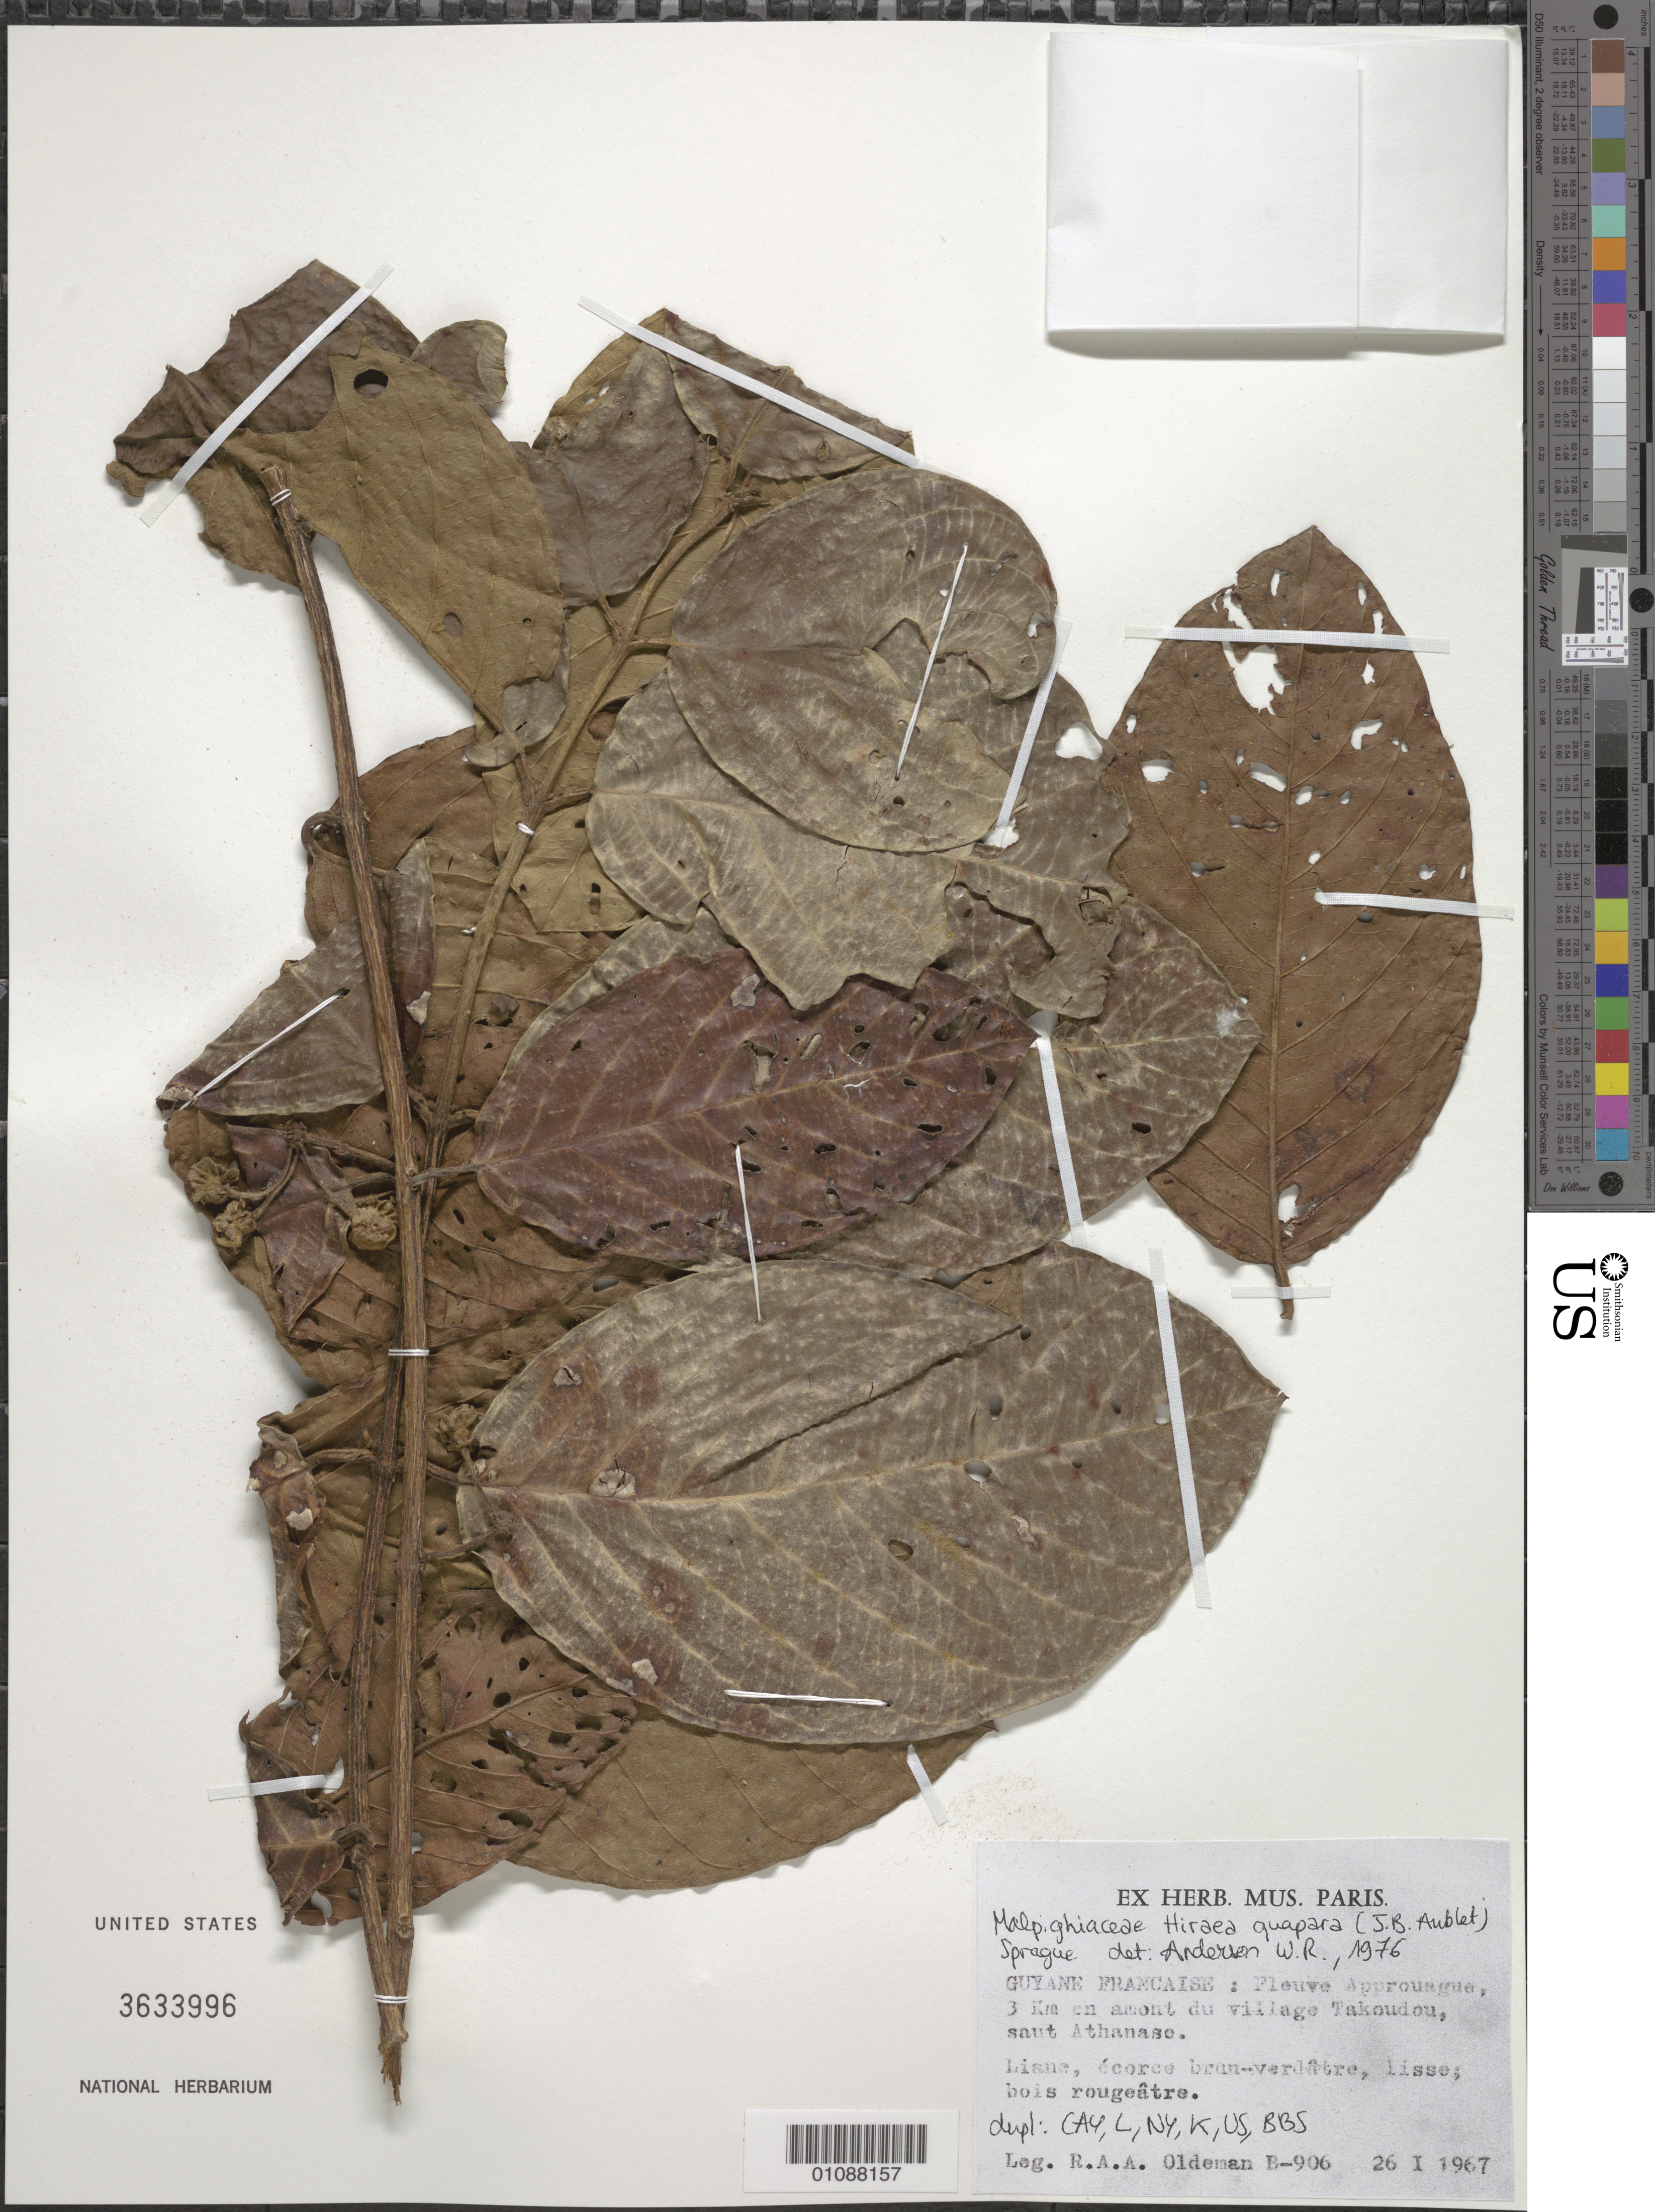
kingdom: Plantae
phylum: Tracheophyta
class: Magnoliopsida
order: Malpighiales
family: Malpighiaceae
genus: Hiraea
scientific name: Hiraea quapara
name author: (Aubl.) Sprague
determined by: Anderson, W. R., (MICH), University of Michigan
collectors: R. Oldeman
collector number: B 906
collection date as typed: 26-Jan-67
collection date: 1967-01-26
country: French Guiana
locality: Fleuve Approuague, 3 km en amont du village Takoudou, saut Athanase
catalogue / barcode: US 3633996